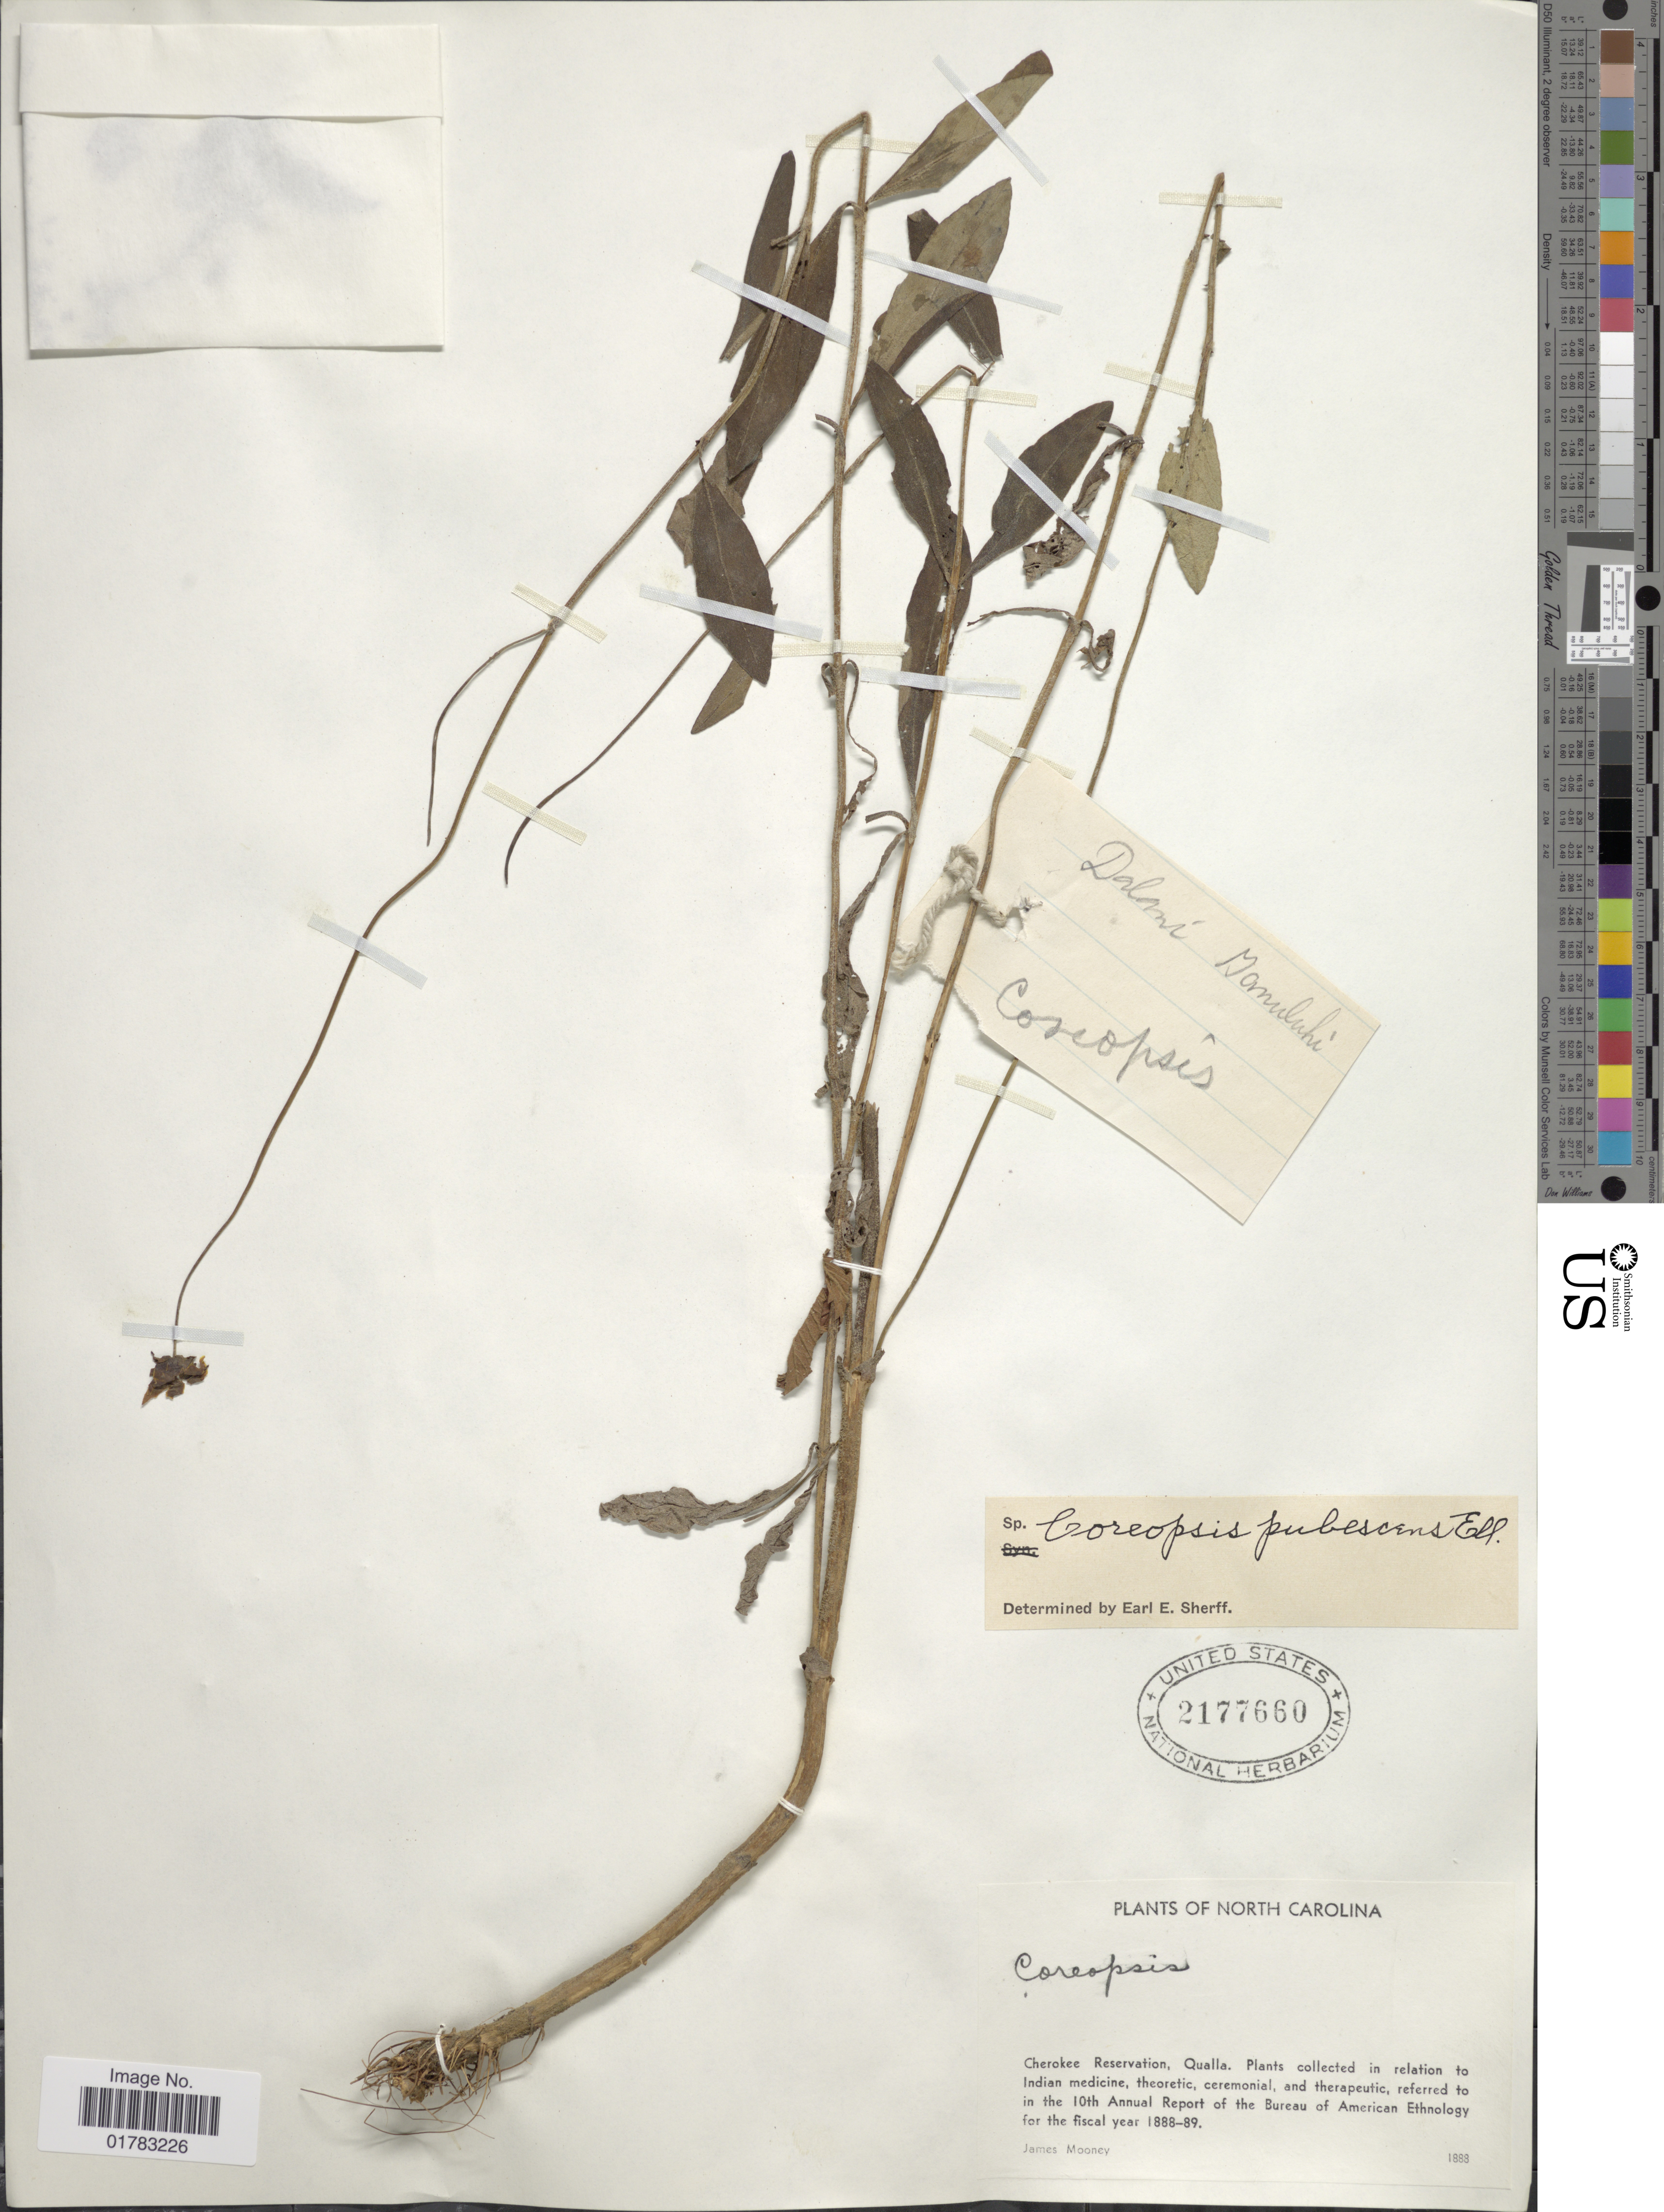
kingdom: Plantae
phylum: Tracheophyta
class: Magnoliopsida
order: Asterales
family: Asteraceae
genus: Coreopsis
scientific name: Coreopsis pubescens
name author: Elliott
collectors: J. Mooney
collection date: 1888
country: United States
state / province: North Carolina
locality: Cheroke Reservation, Qualla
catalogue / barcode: US 2177660